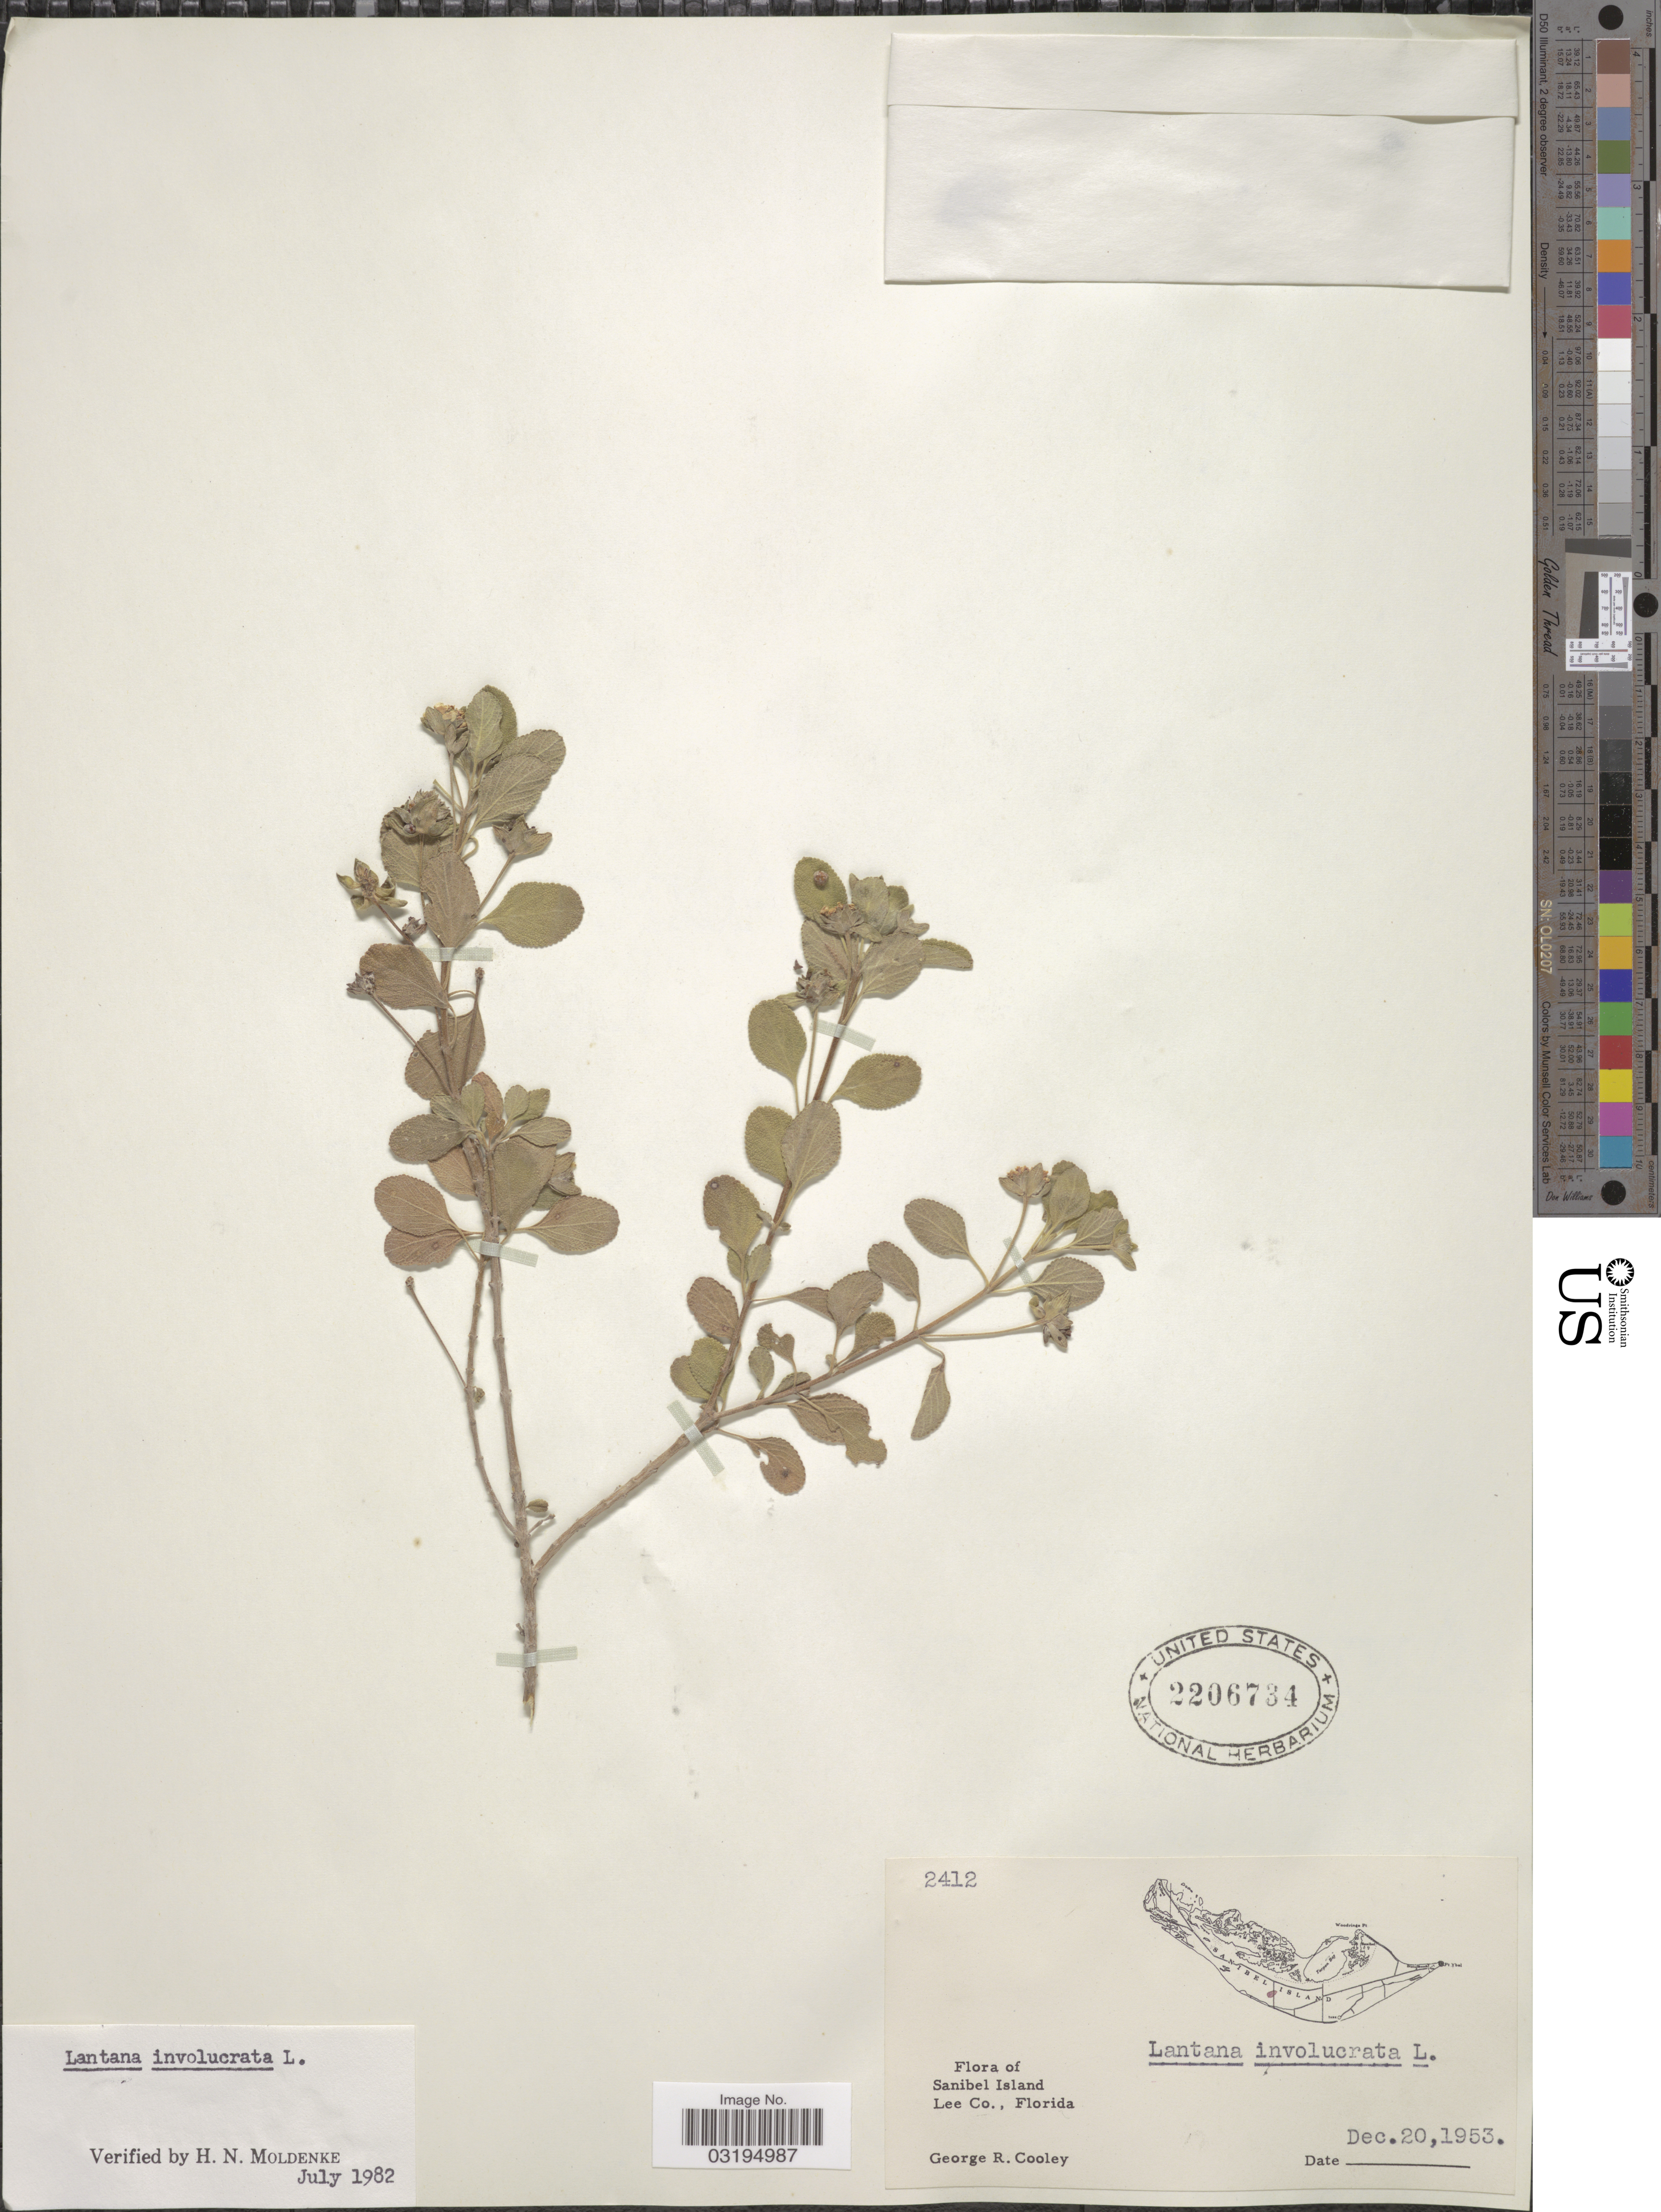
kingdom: Plantae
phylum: Tracheophyta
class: Magnoliopsida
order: Lamiales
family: Verbenaceae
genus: Lantana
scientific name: Lantana involucrata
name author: L.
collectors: G. R. Cooley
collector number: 2412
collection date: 1953-12-20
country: United States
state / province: Florida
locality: Sanibel Island, Lee Co.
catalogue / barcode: US 2206734